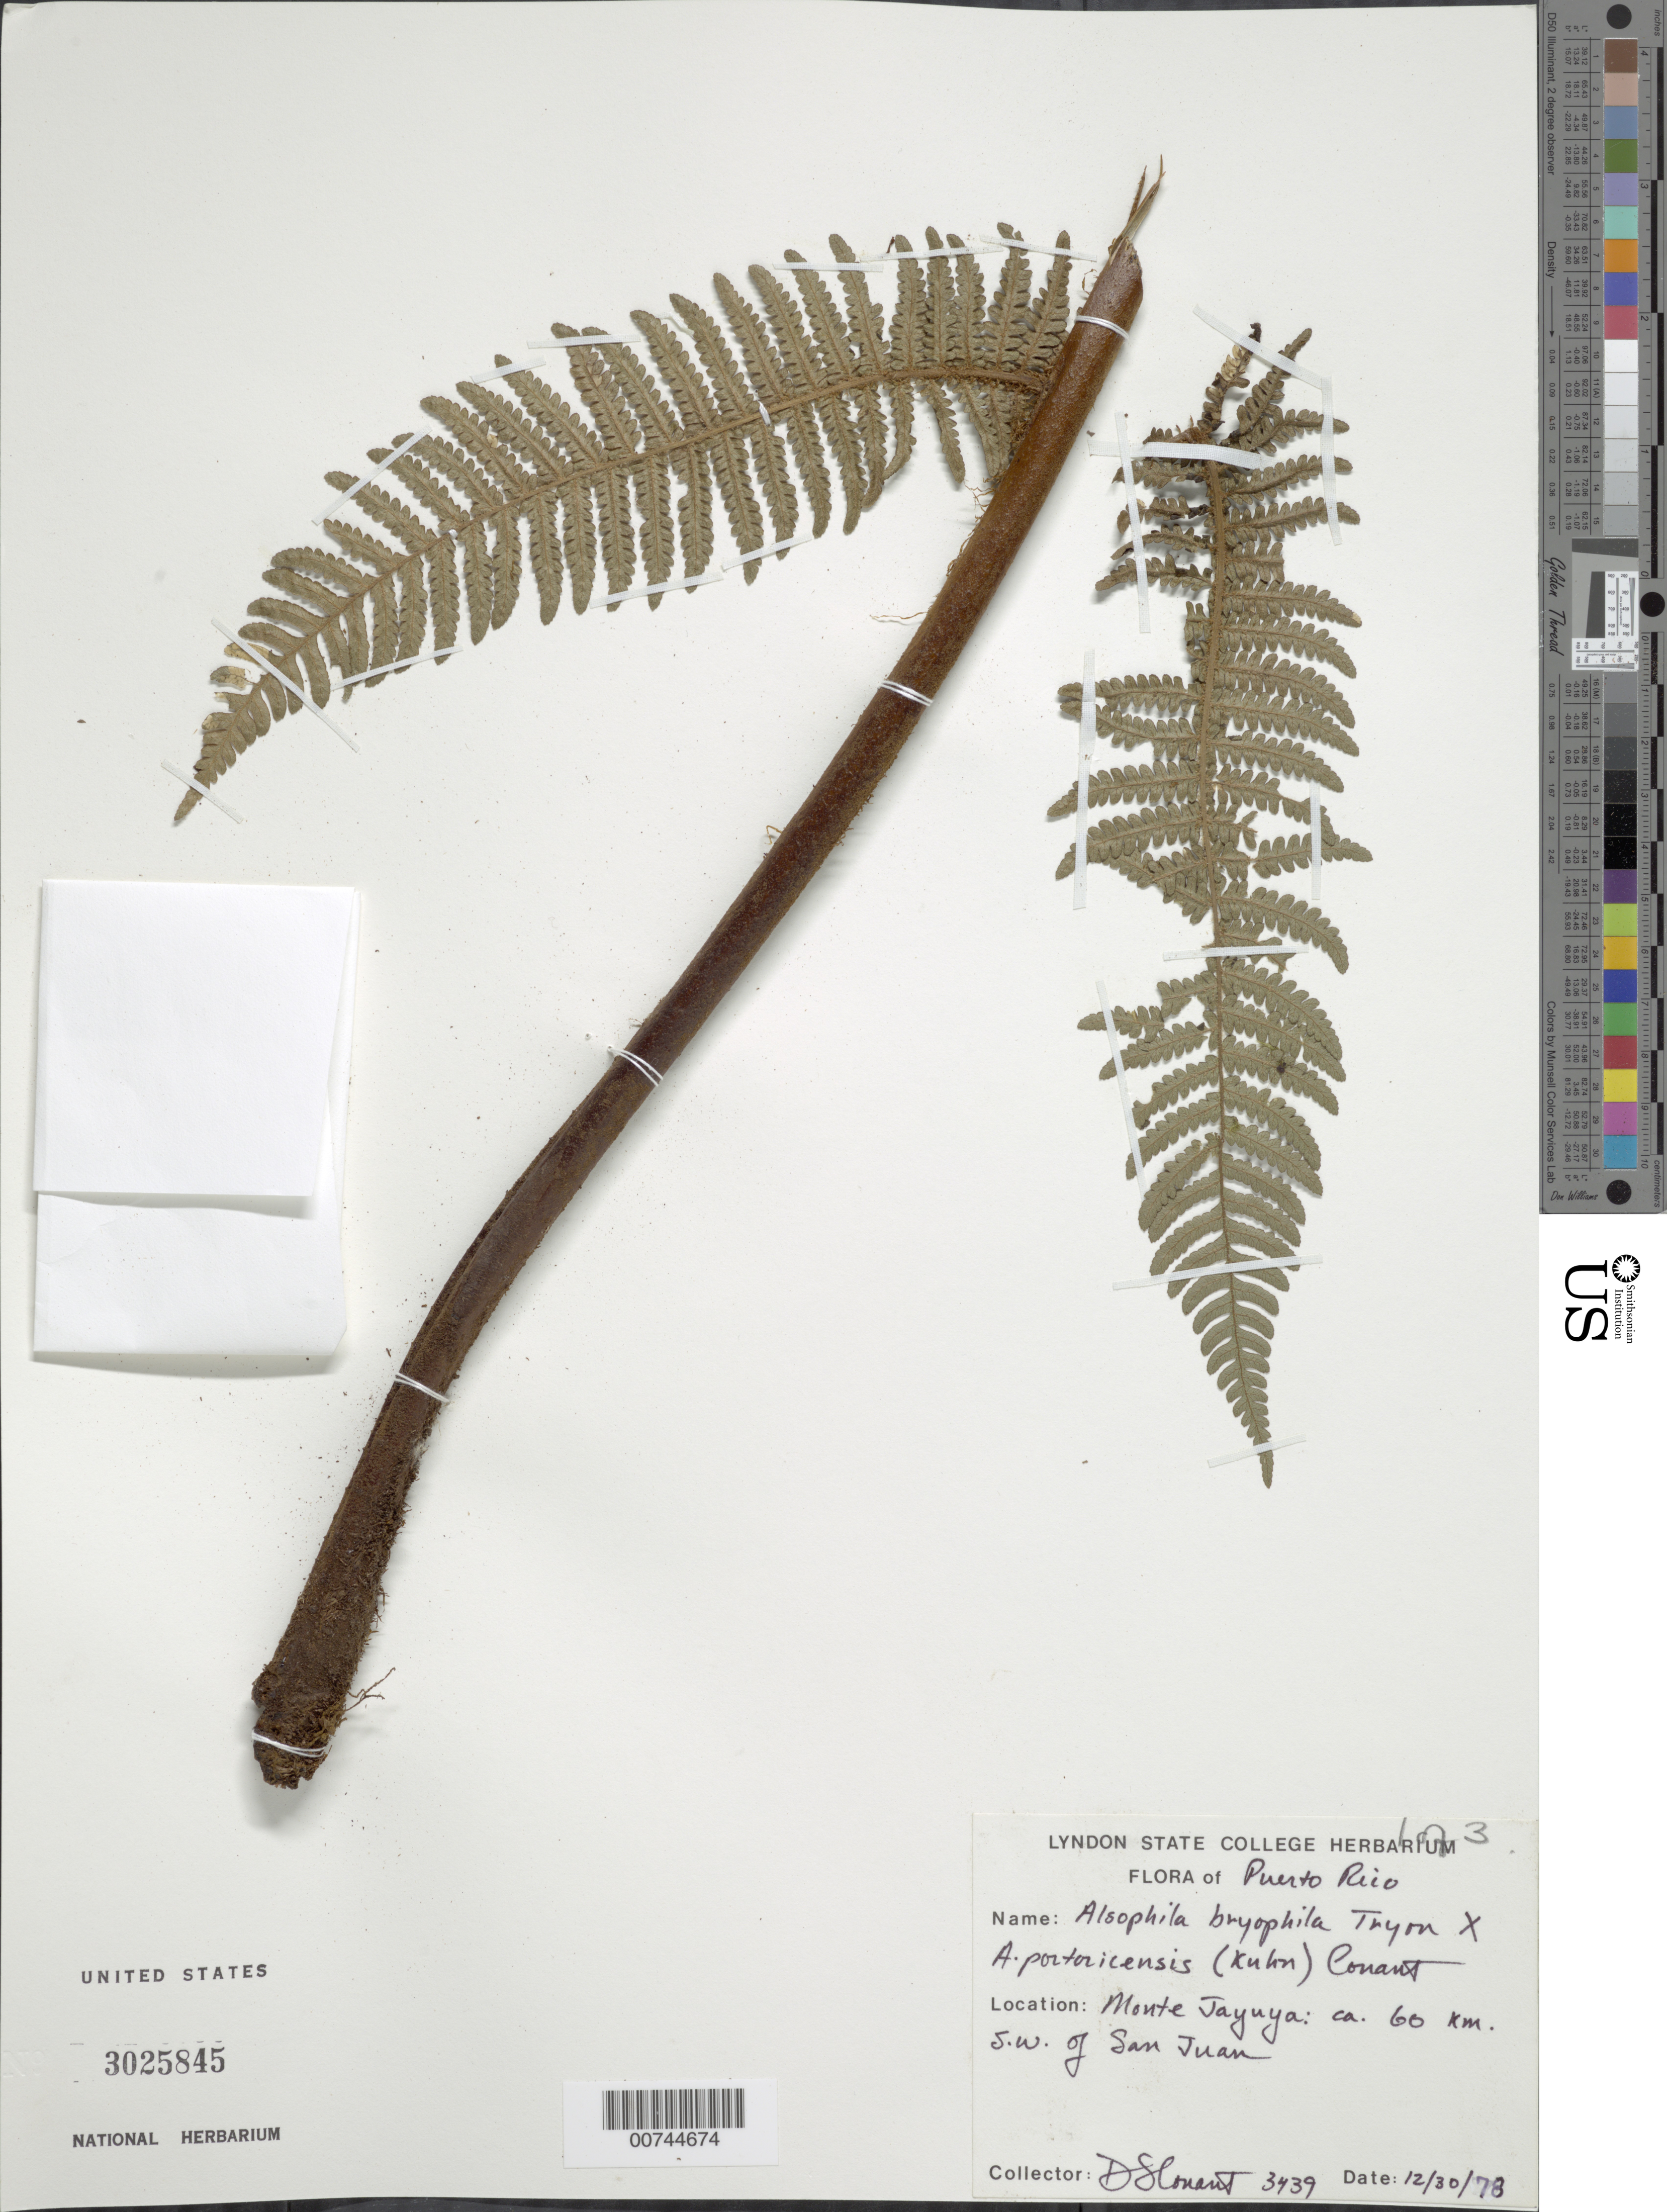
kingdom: Plantae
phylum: Tracheophyta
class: Polypodiopsida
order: Cyatheales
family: Cyatheaceae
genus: Alsophila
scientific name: Alsophila bryophila x A. portoricensis (Spreng. ex Kuhn) D.S. Conant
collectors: L. Aristeguieta & J. Lizot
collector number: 7389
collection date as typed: Jan-70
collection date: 1970-01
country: Venezuela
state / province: Amazonas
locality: Mavaca, Alto Orinoco, Indios Guaicas (Yanomanö)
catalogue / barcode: US 2882611-2